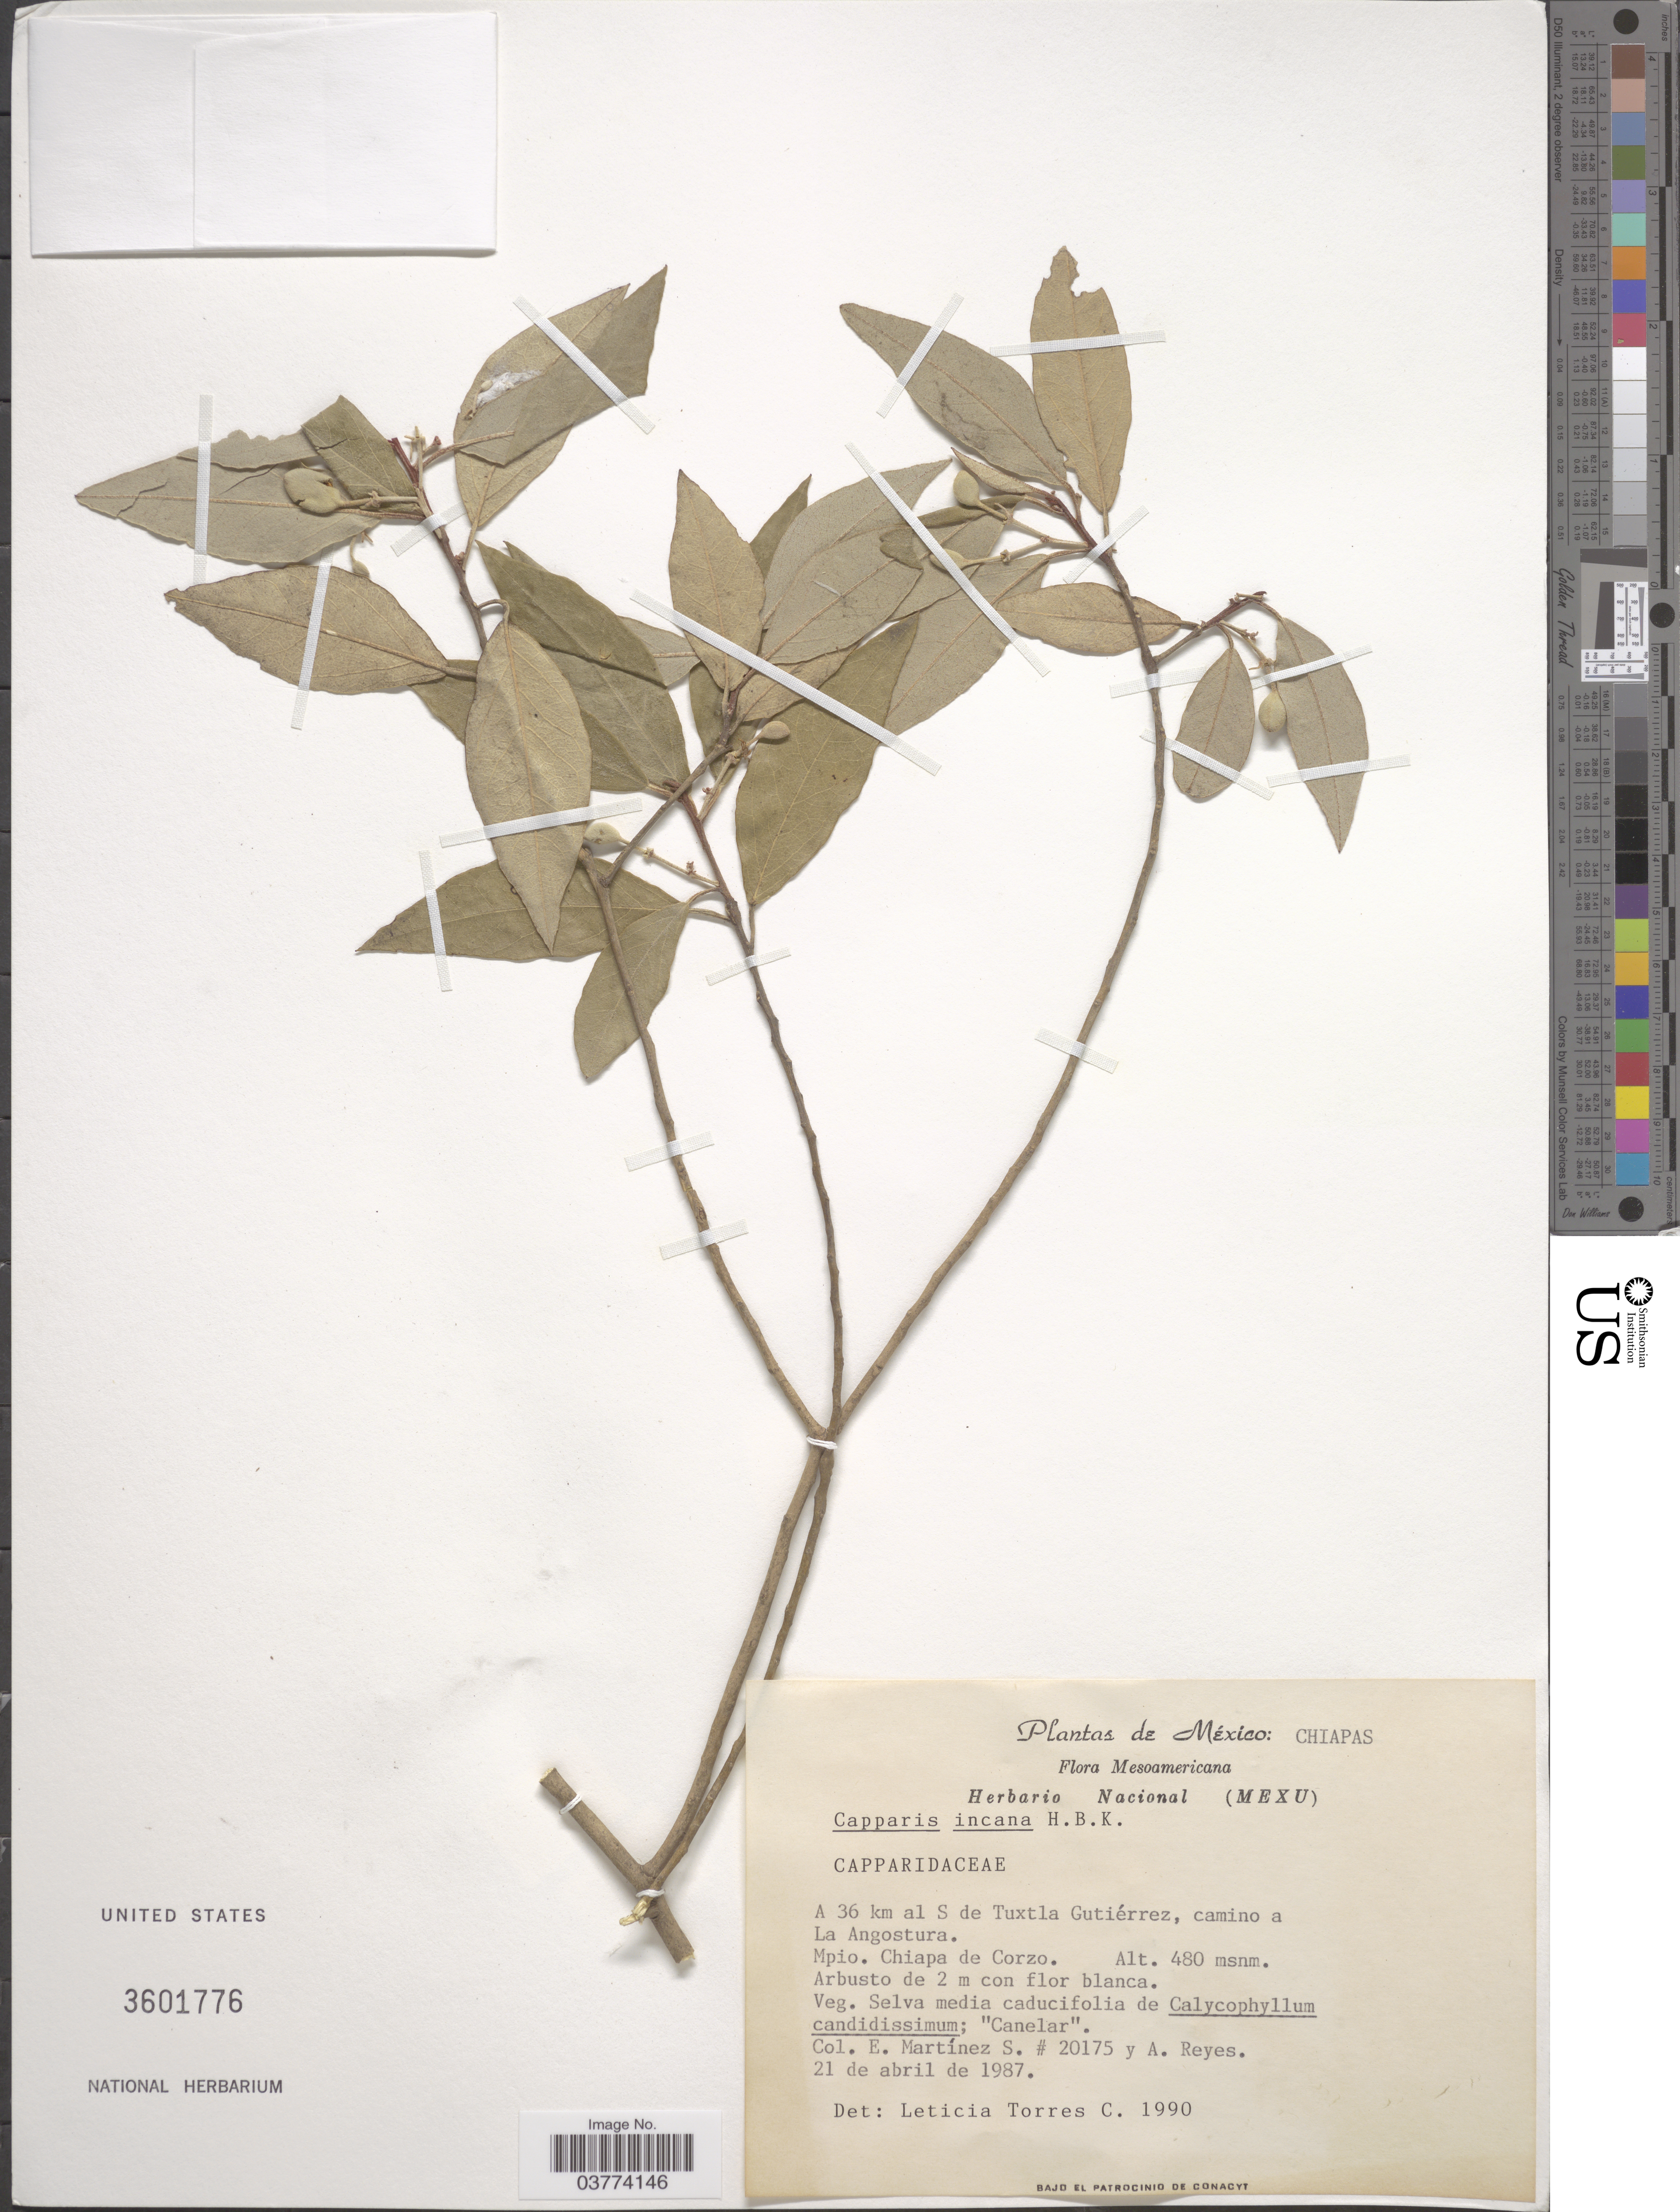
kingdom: Plantae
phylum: Tracheophyta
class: Magnoliopsida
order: Brassicales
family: Capparaceae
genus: Quadrella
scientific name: Quadrella incana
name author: (Kunth) Iltis & Cornejo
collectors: E. M. Martínez S. & A. Reyes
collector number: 20175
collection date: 1987-04-21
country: Mexico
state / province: Chiapas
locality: Mesoamericana. A 36 km al S de Tuxtla Gutiérrez, camino a La Angostura. Mpio. Chiapa de Corzo.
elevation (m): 480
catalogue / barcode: US 3601776